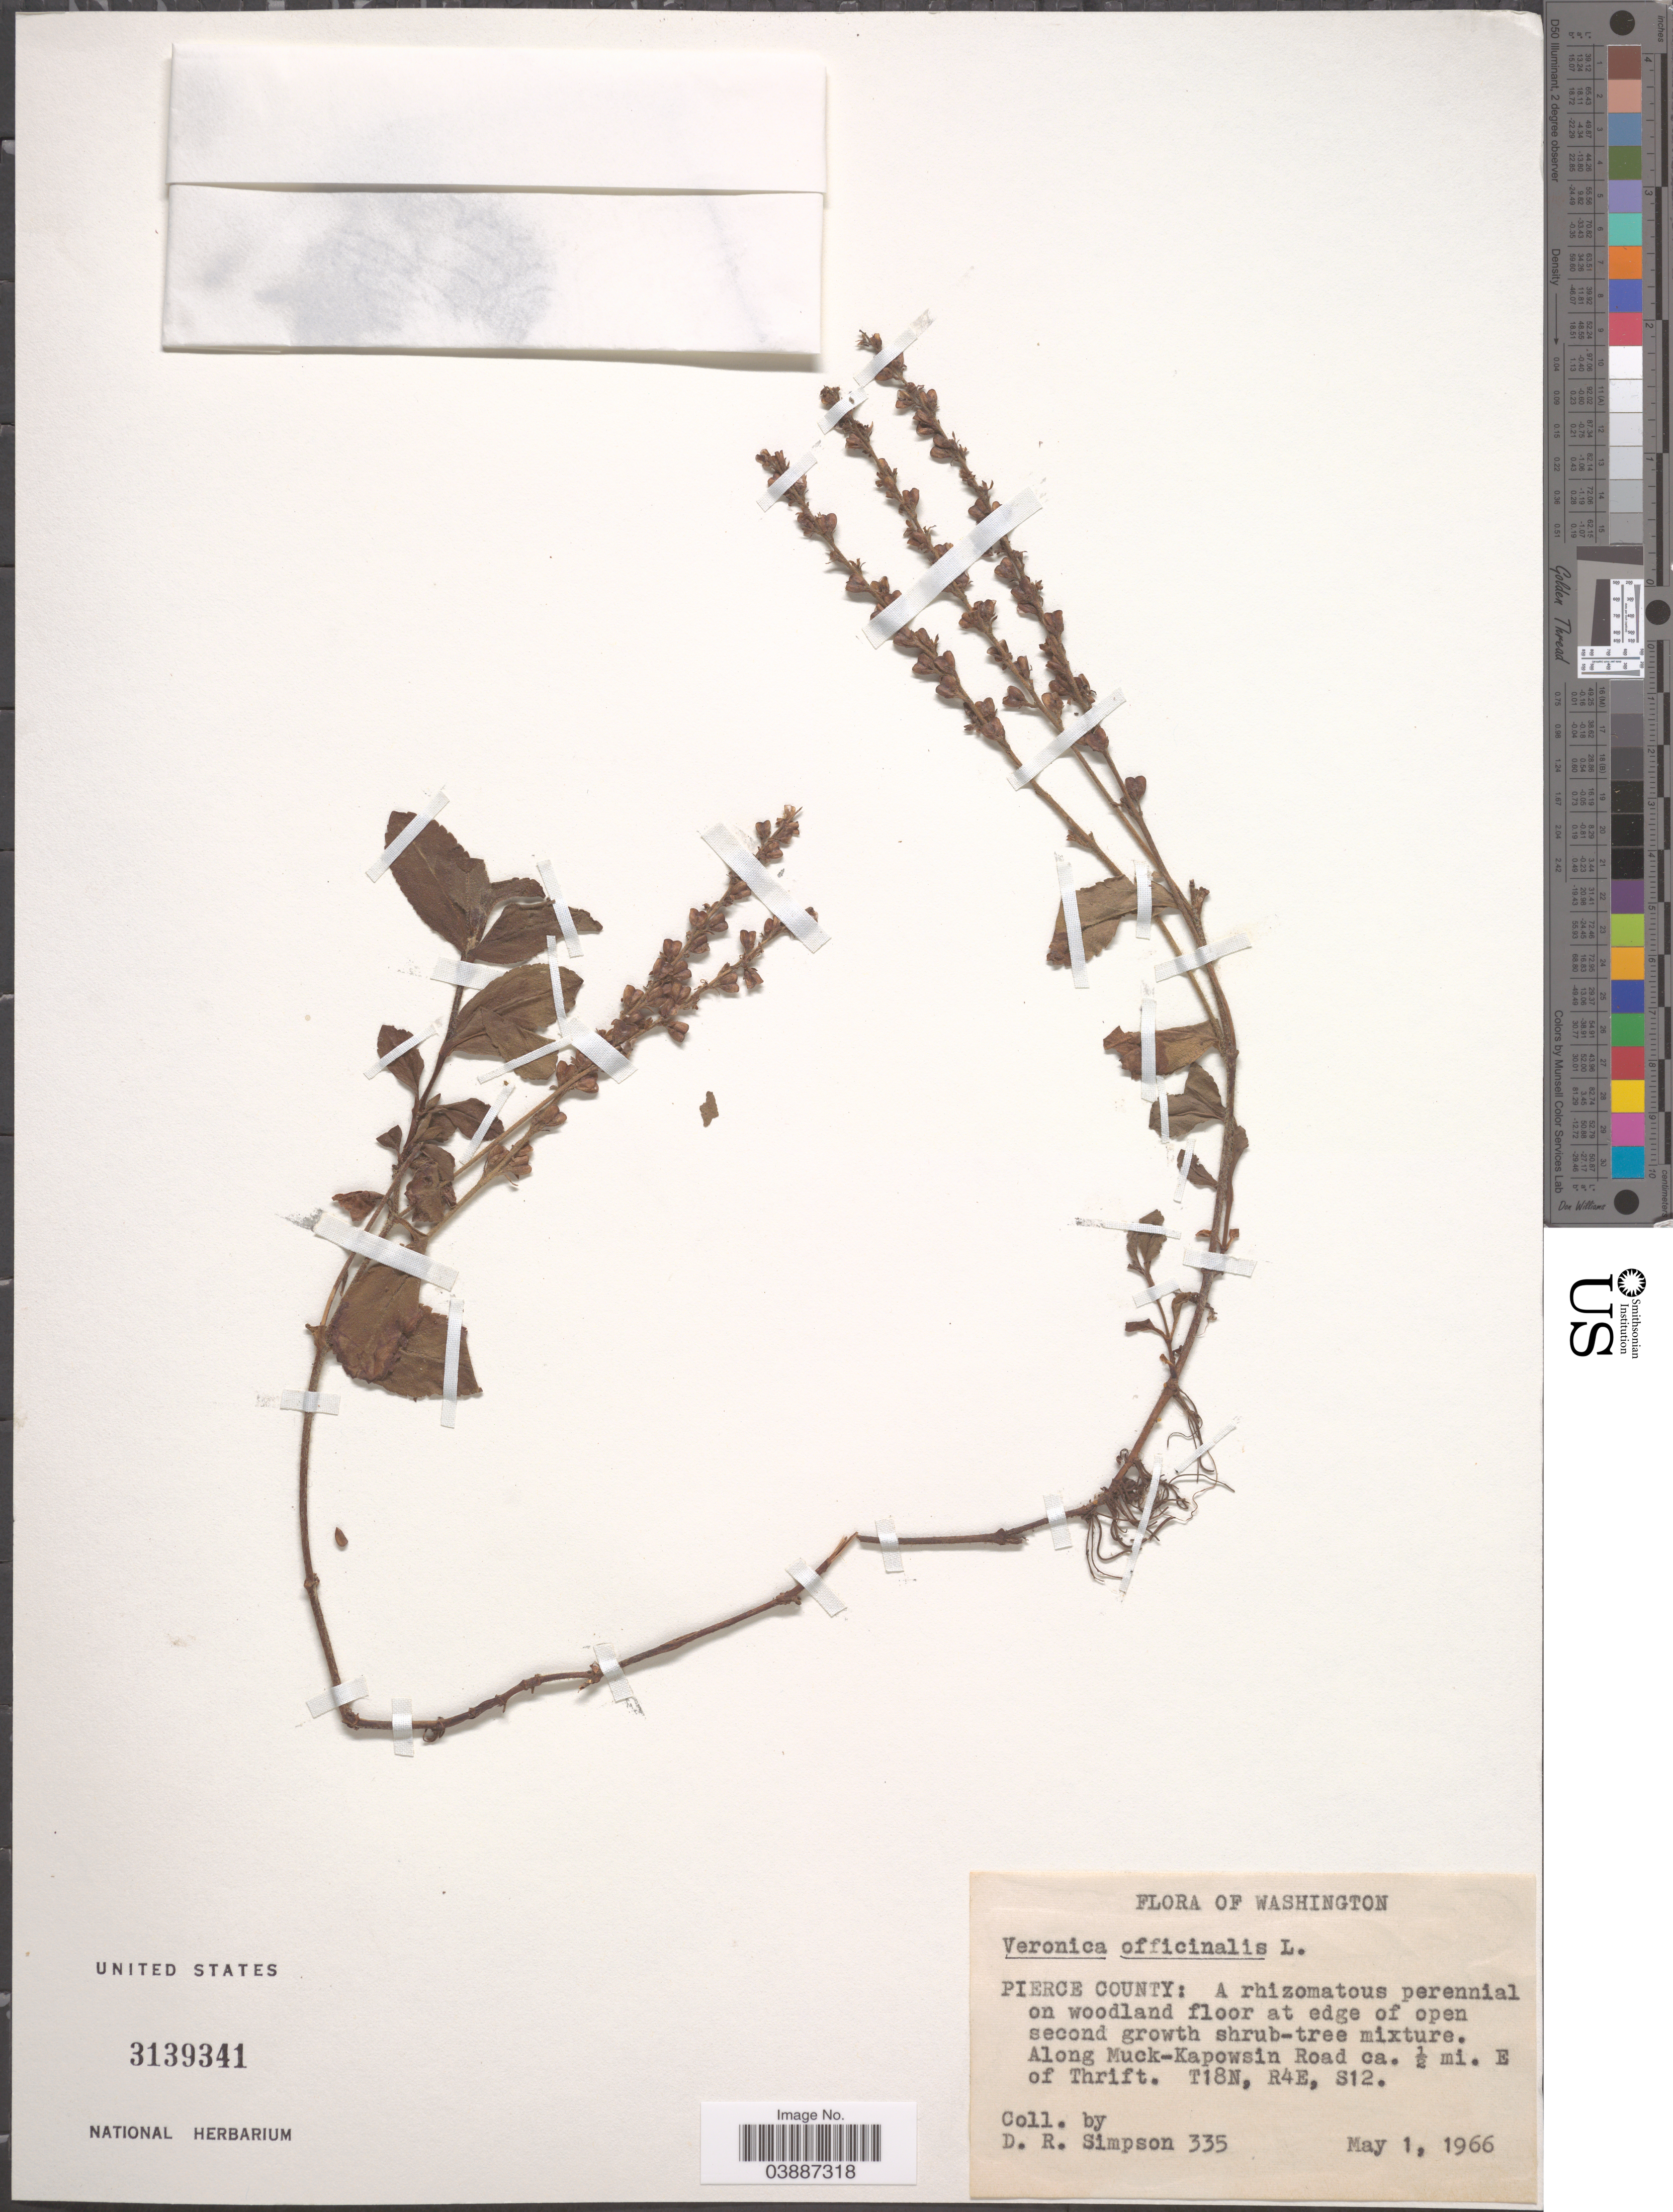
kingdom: Plantae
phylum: Tracheophyta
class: Magnoliopsida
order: Lamiales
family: Plantaginaceae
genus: Veronica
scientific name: Veronica officinalis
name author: L.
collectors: D. R. Simpson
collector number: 335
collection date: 1966-05-01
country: United States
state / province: Washington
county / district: Pierce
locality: Pierce County. Along Muck-Kapowsin Road ca. ½ mi. E of Thrift. T18N, R4E, S12.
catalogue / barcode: US 3139341